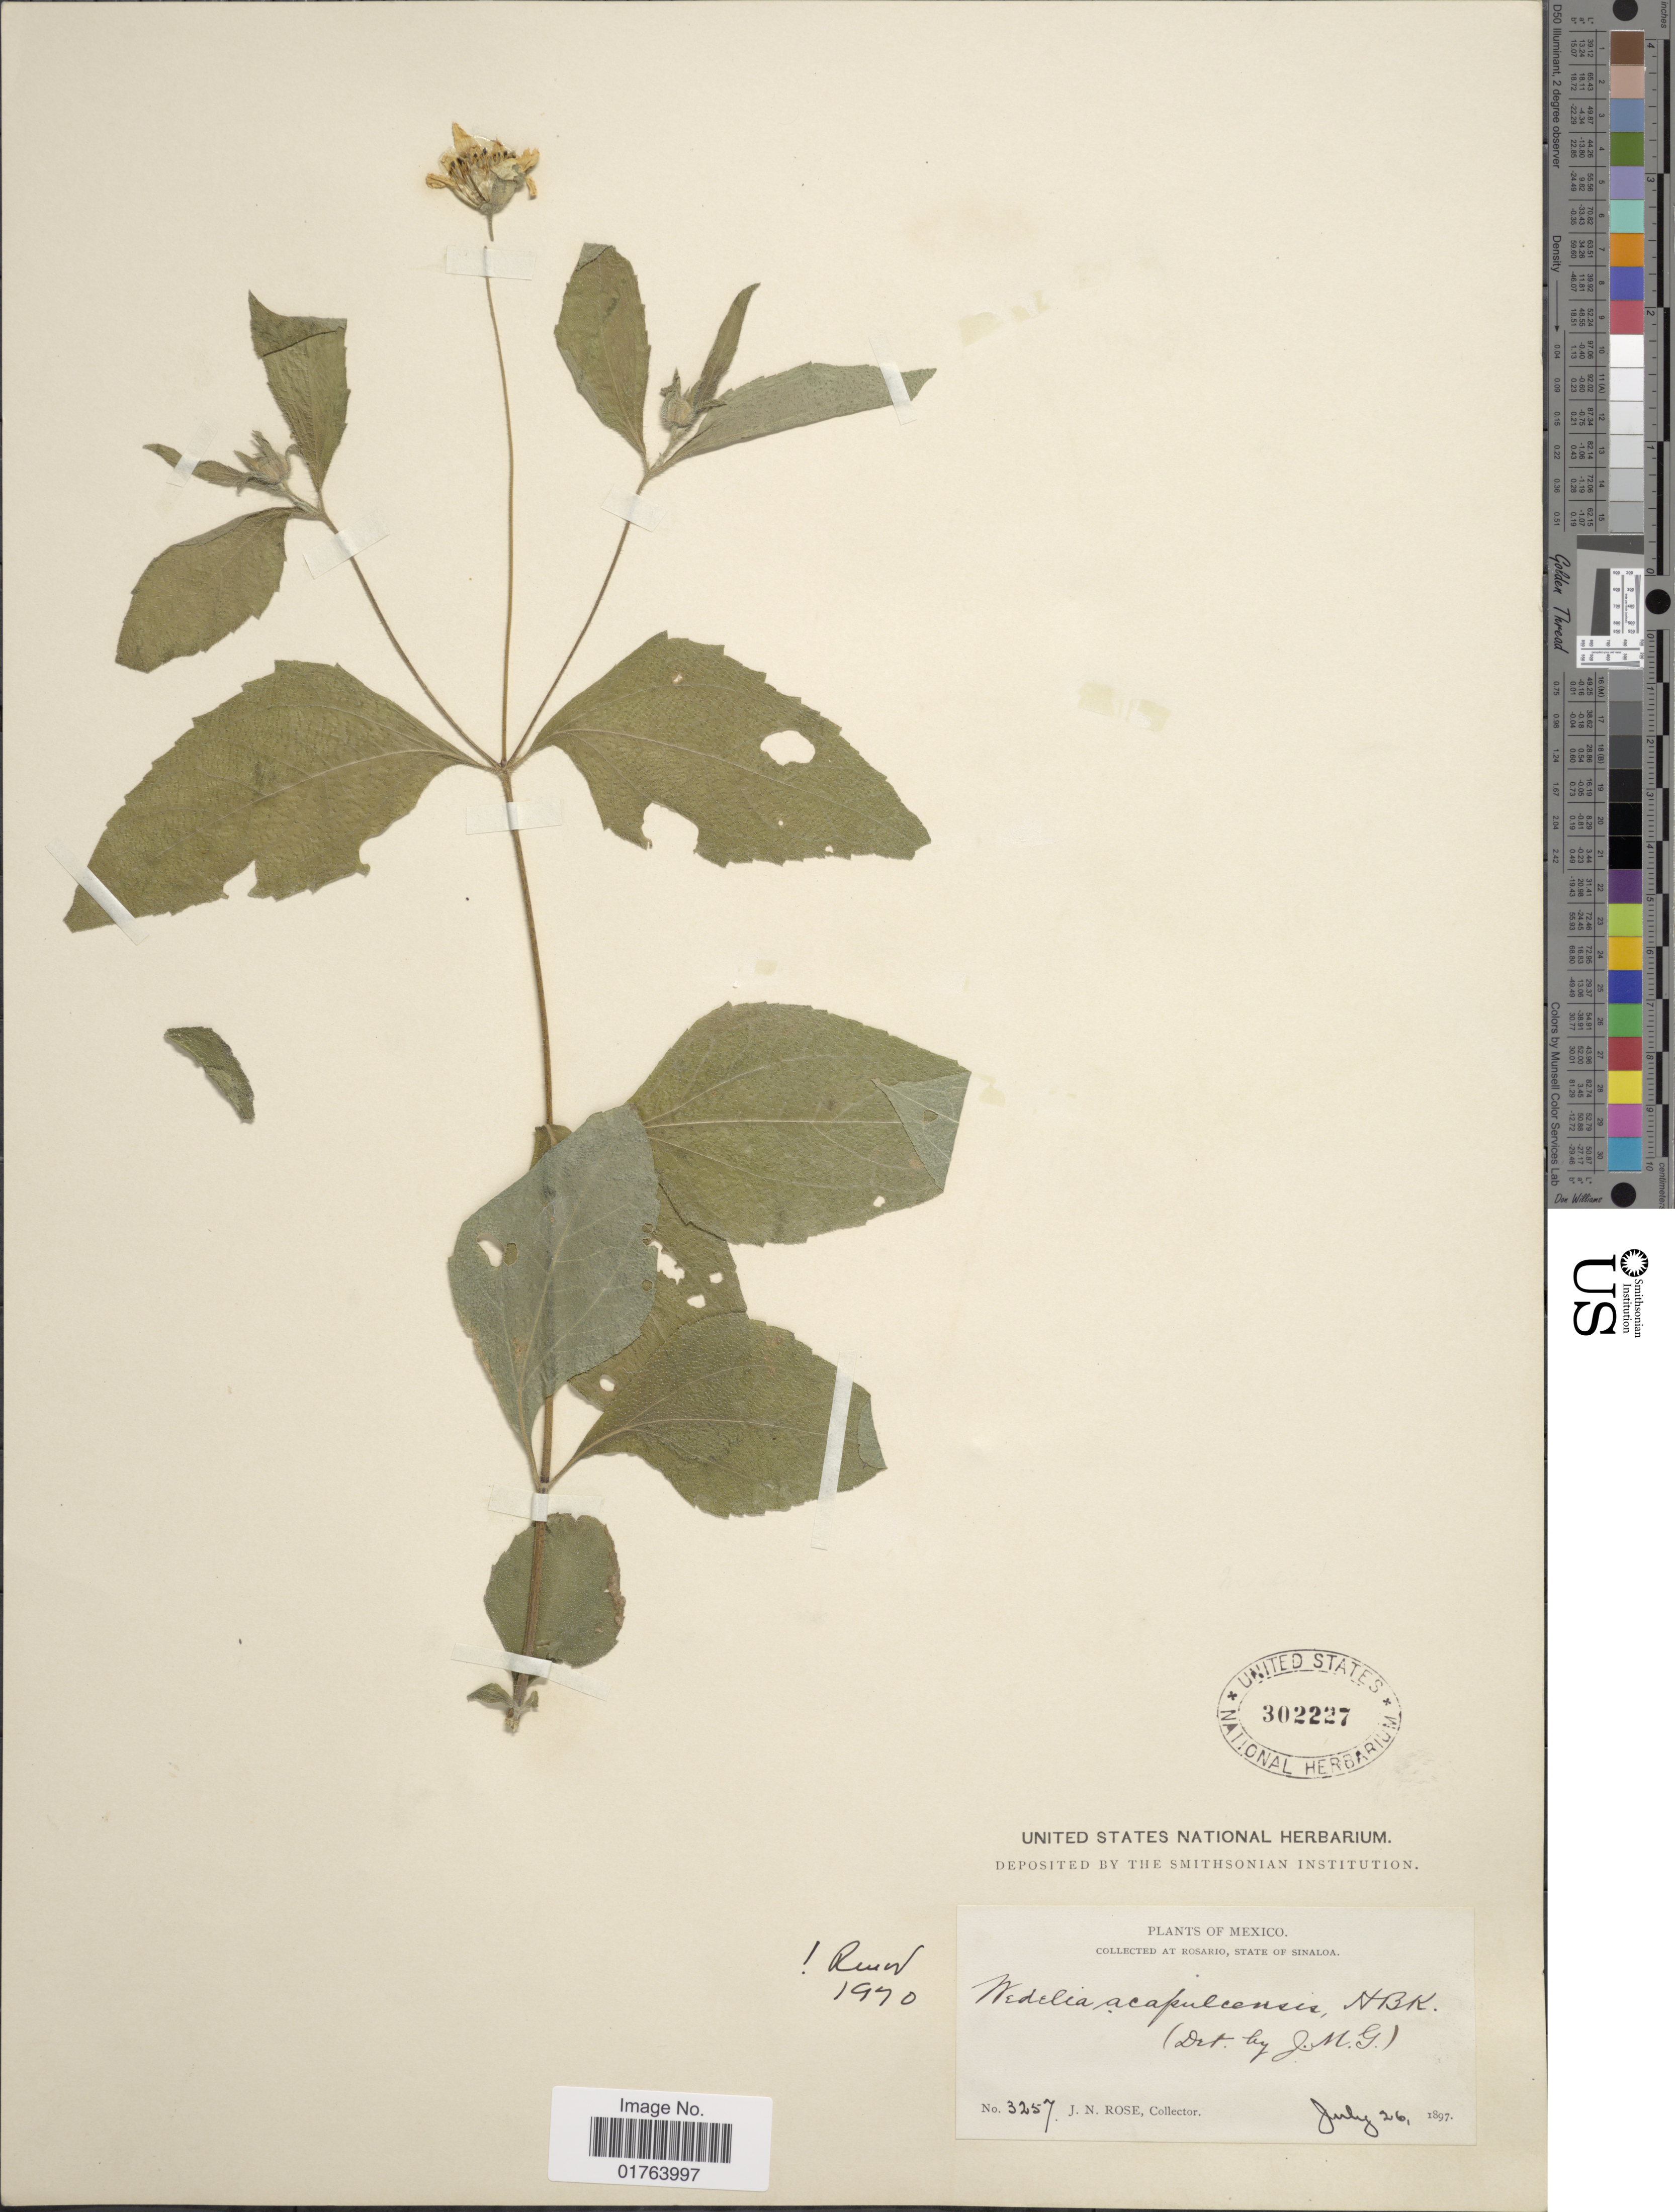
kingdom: Plantae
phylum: Tracheophyta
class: Magnoliopsida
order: Asterales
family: Asteraceae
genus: Wedelia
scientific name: Wedelia acapulcensis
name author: Kunth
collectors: J. N. Rose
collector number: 3257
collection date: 1897-07-26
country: Mexico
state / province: Sinaloa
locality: Rosario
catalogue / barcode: US 302227